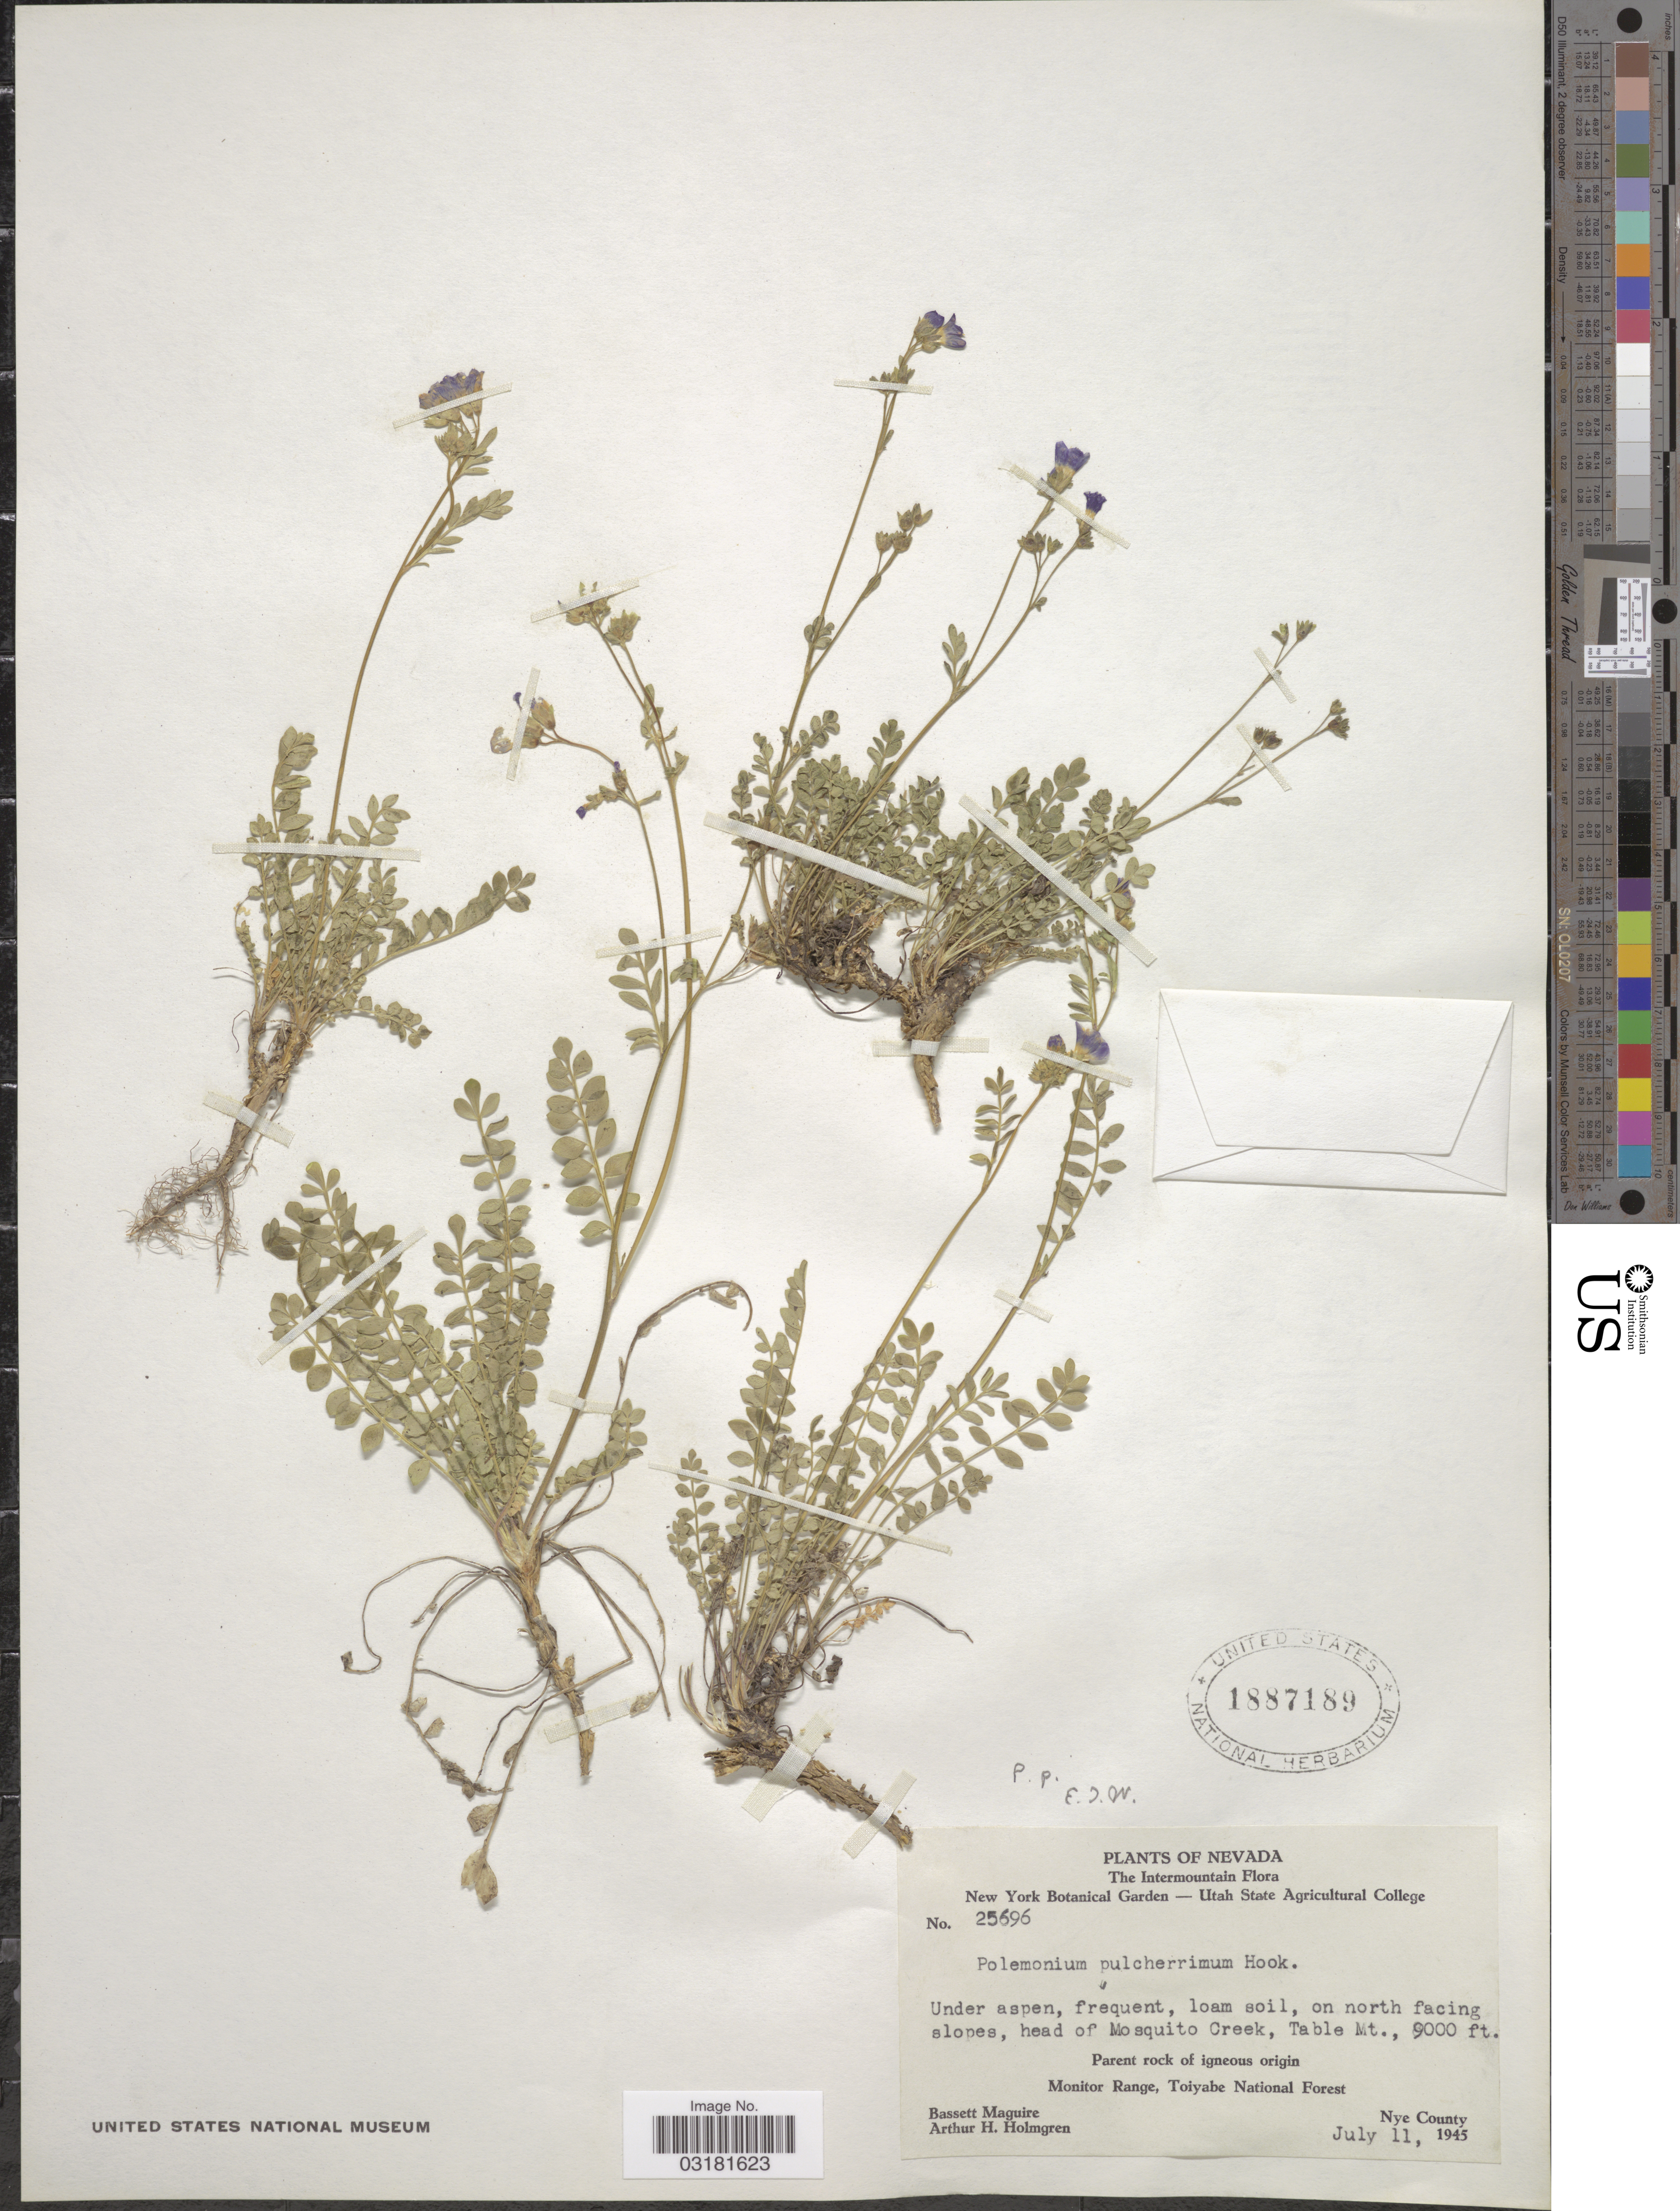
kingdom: Plantae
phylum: Tracheophyta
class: Magnoliopsida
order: Ericales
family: Polemoniaceae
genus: Polemonium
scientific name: Polemonium pulcherrimum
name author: Hook.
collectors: B. Maguire & A. H. Holmgren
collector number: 25696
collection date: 1945-07-11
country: United States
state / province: Nevada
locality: The Intermountain, Under aspen, frequent, loam soil, on north facing slopes, head of Mosquito Creek, Table Mt., Monitor Range, Toiyabe National Forest, Nye County.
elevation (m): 2743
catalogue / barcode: US 1887189